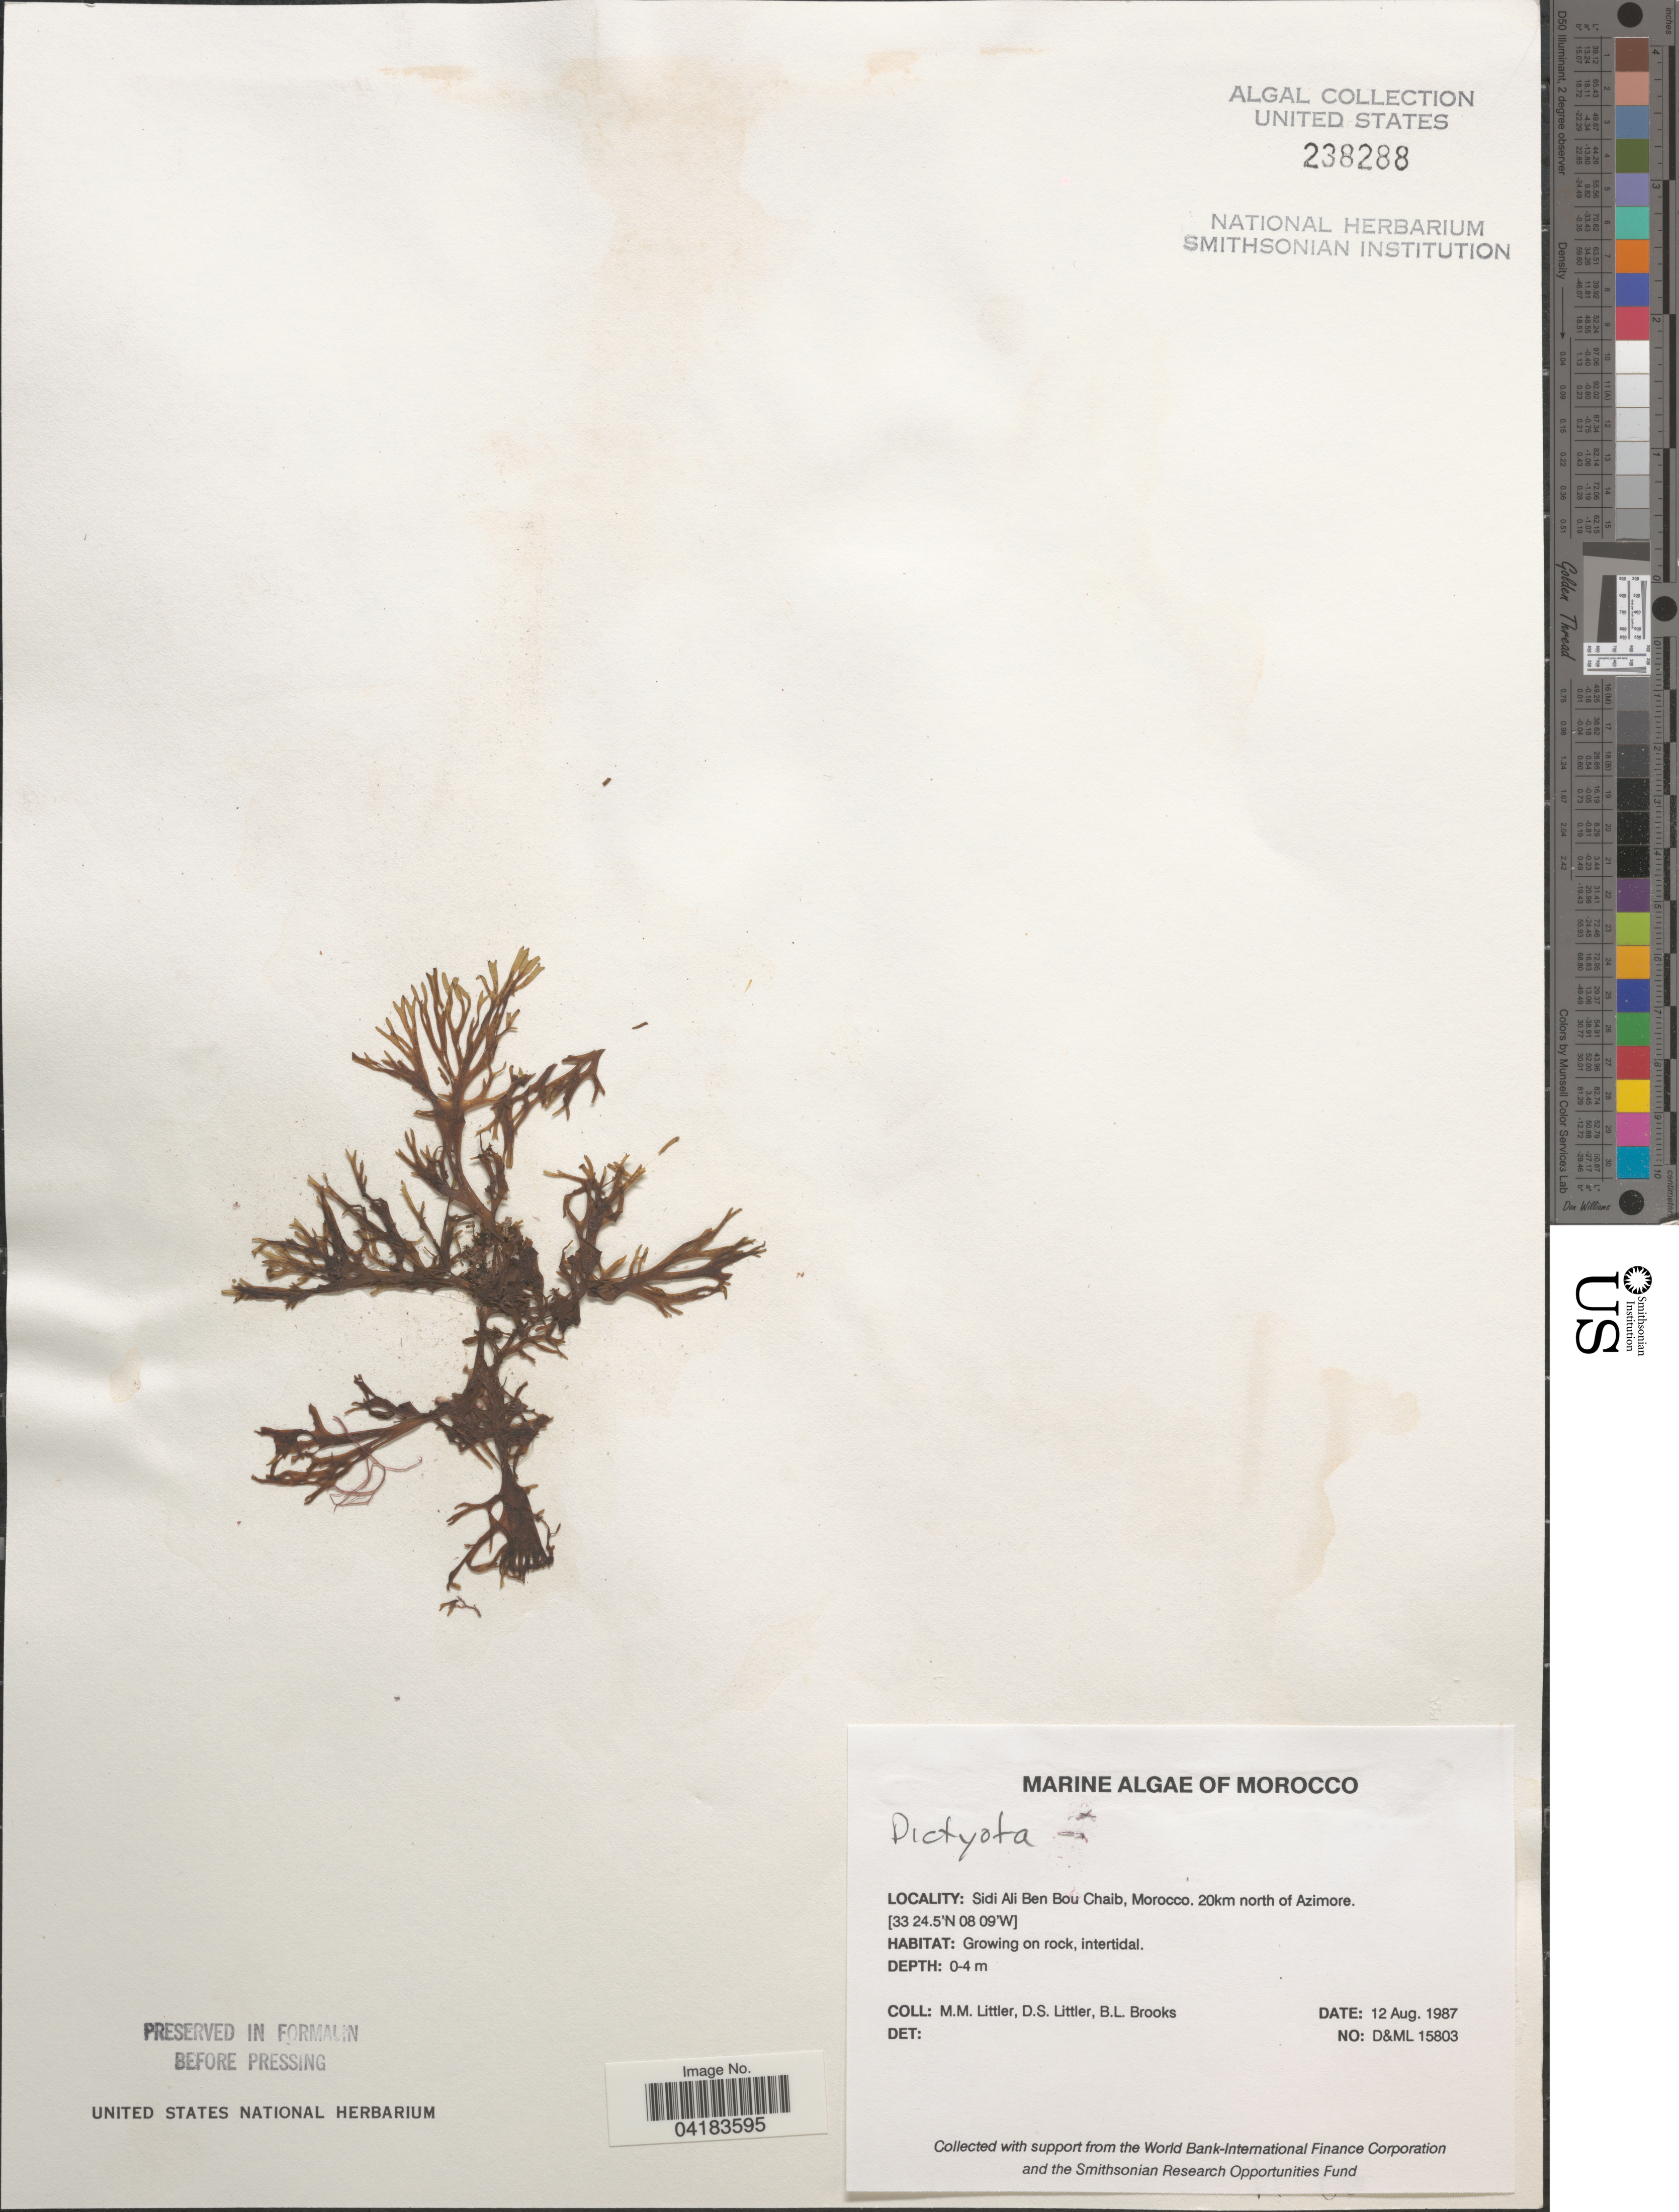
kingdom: Chromista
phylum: Ochrophyta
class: Phaeophyceae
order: Dictyotales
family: Dictyotaceae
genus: Dictyota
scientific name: Dictyota sp.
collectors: D. S. Littler & B. Brooks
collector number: D&ML15803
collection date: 1987-08-12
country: Morocco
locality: Sidi Ali Ben Bou Chaib. 20km north of Azimore.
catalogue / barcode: US 238288